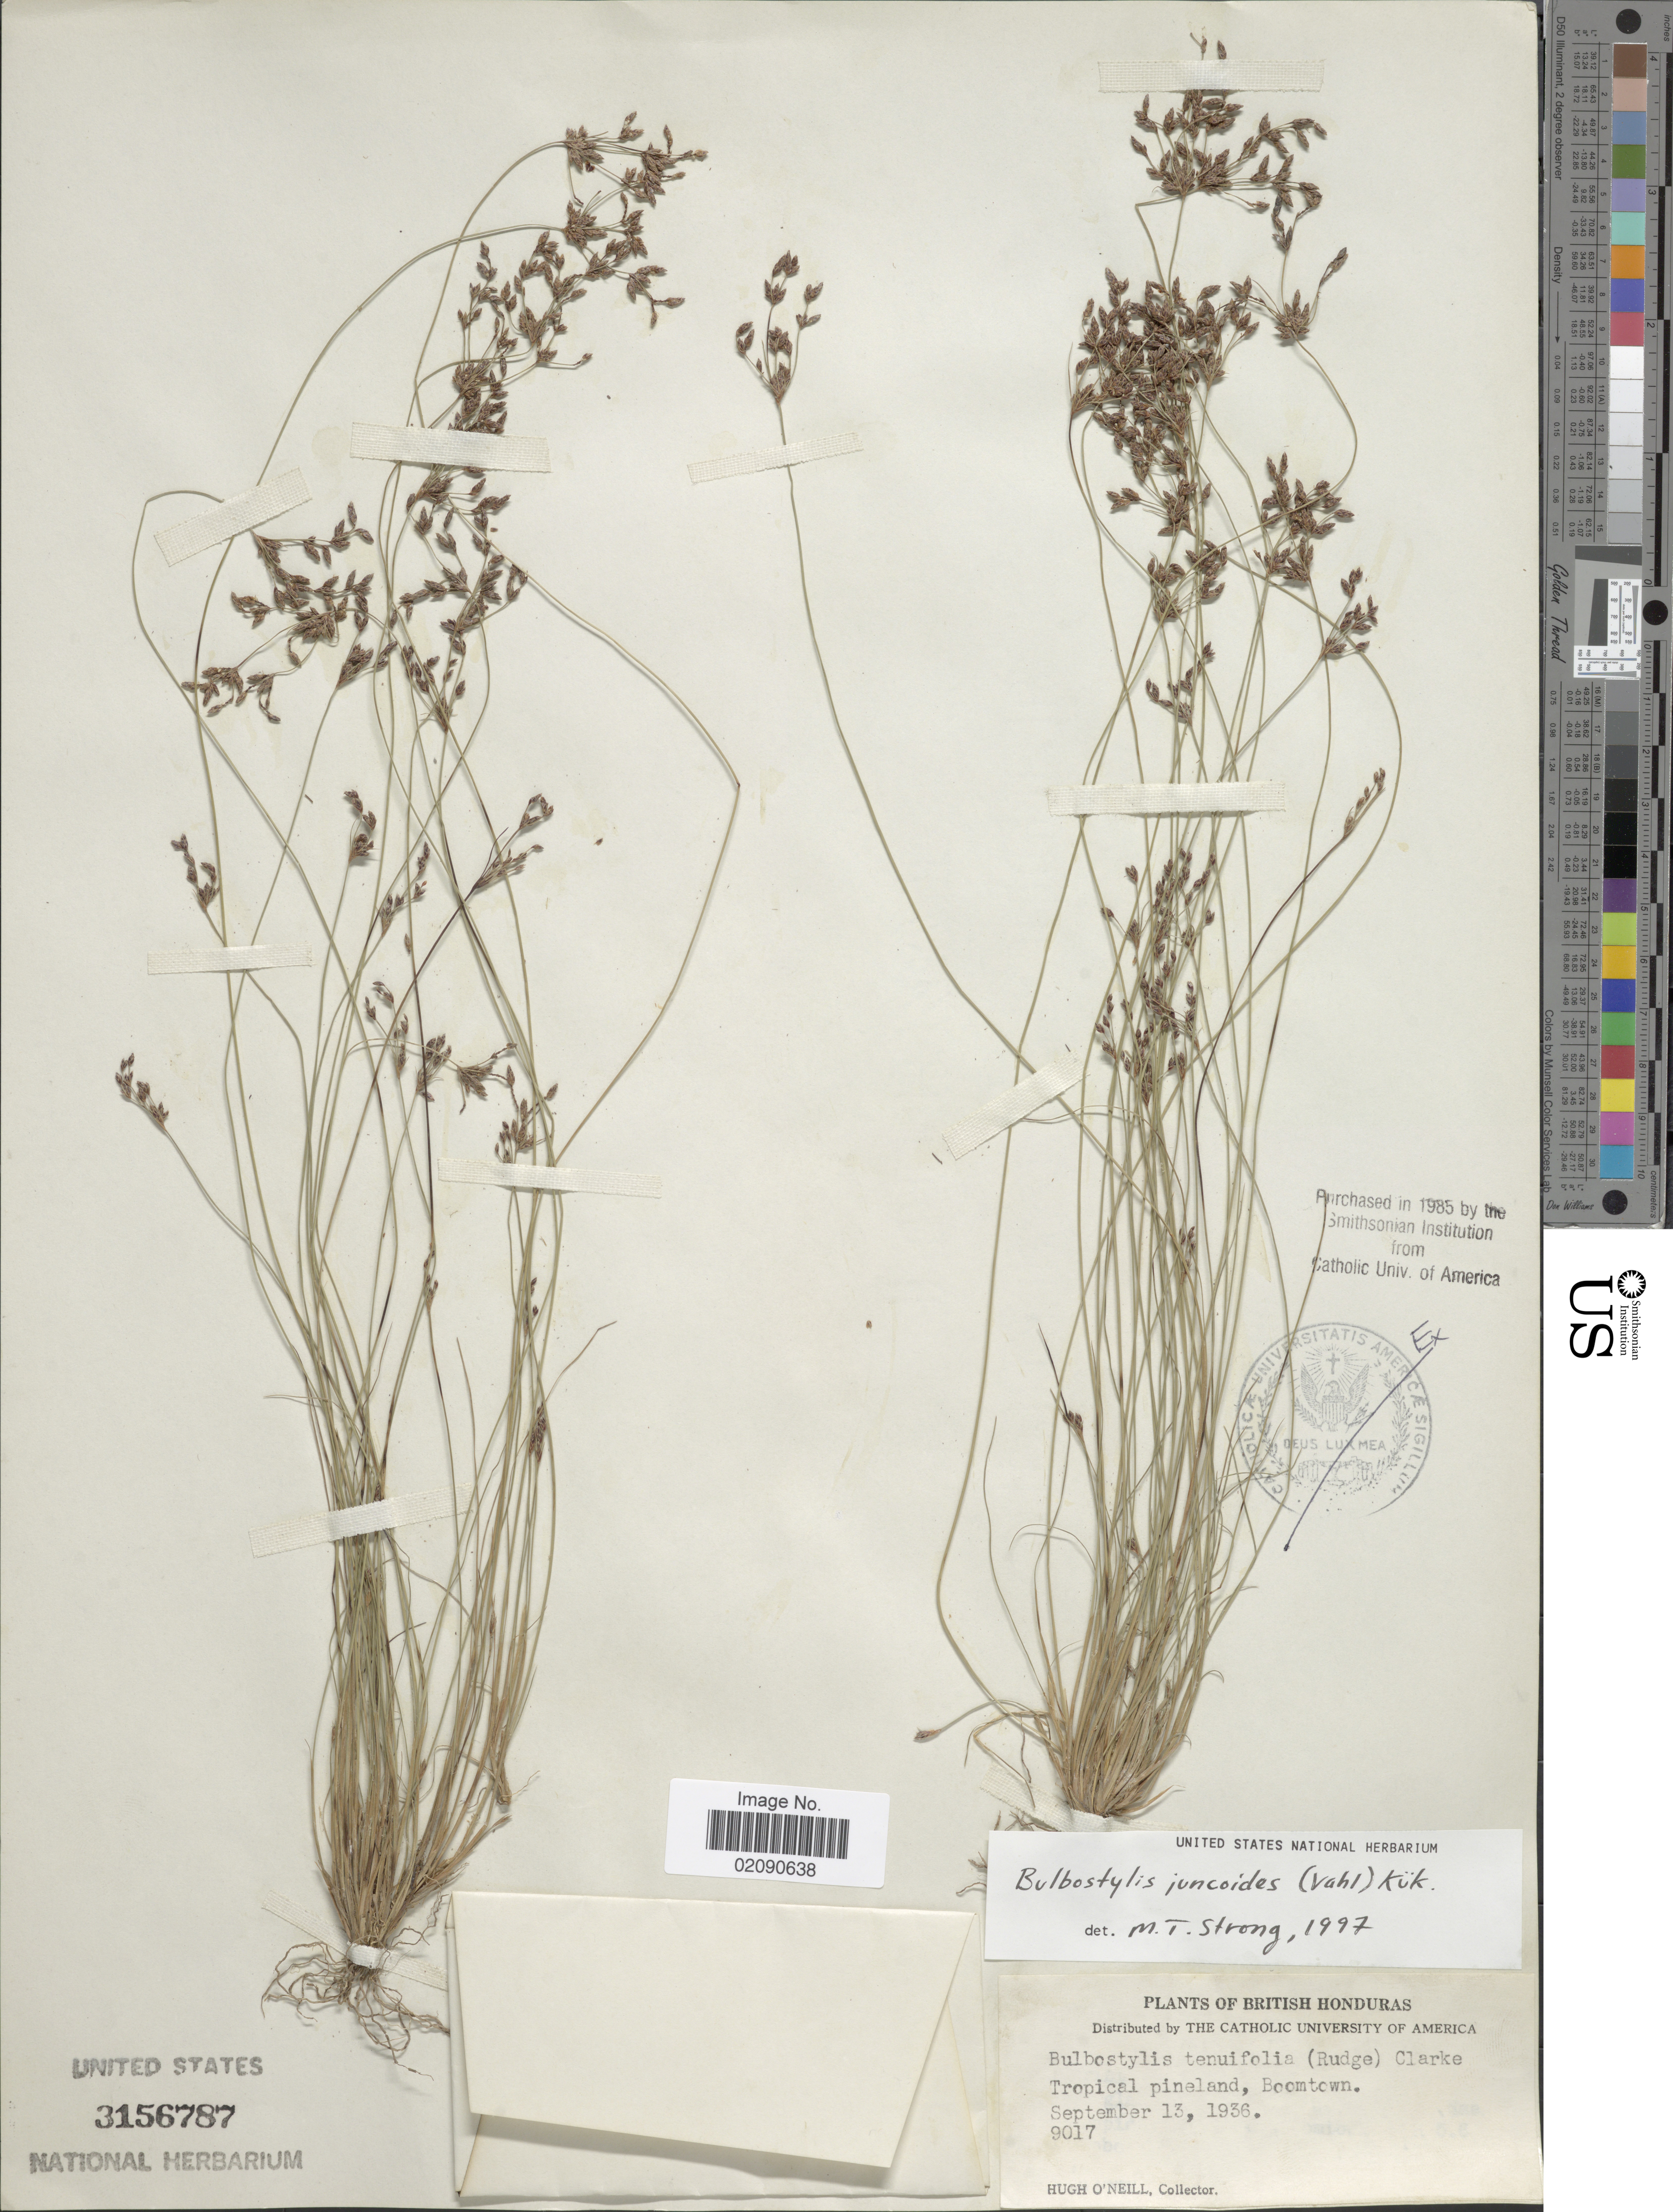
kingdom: Plantae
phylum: Tracheophyta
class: Liliopsida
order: Poales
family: Cyperaceae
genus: Bulbostylis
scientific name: Bulbostylis juncoides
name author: (Vahl) Kük. ex Herter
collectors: H. O'Neill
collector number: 9017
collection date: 1936-09-13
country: Belize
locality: British Honduras. Tropical pineland, Boomtown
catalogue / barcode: US 3156787